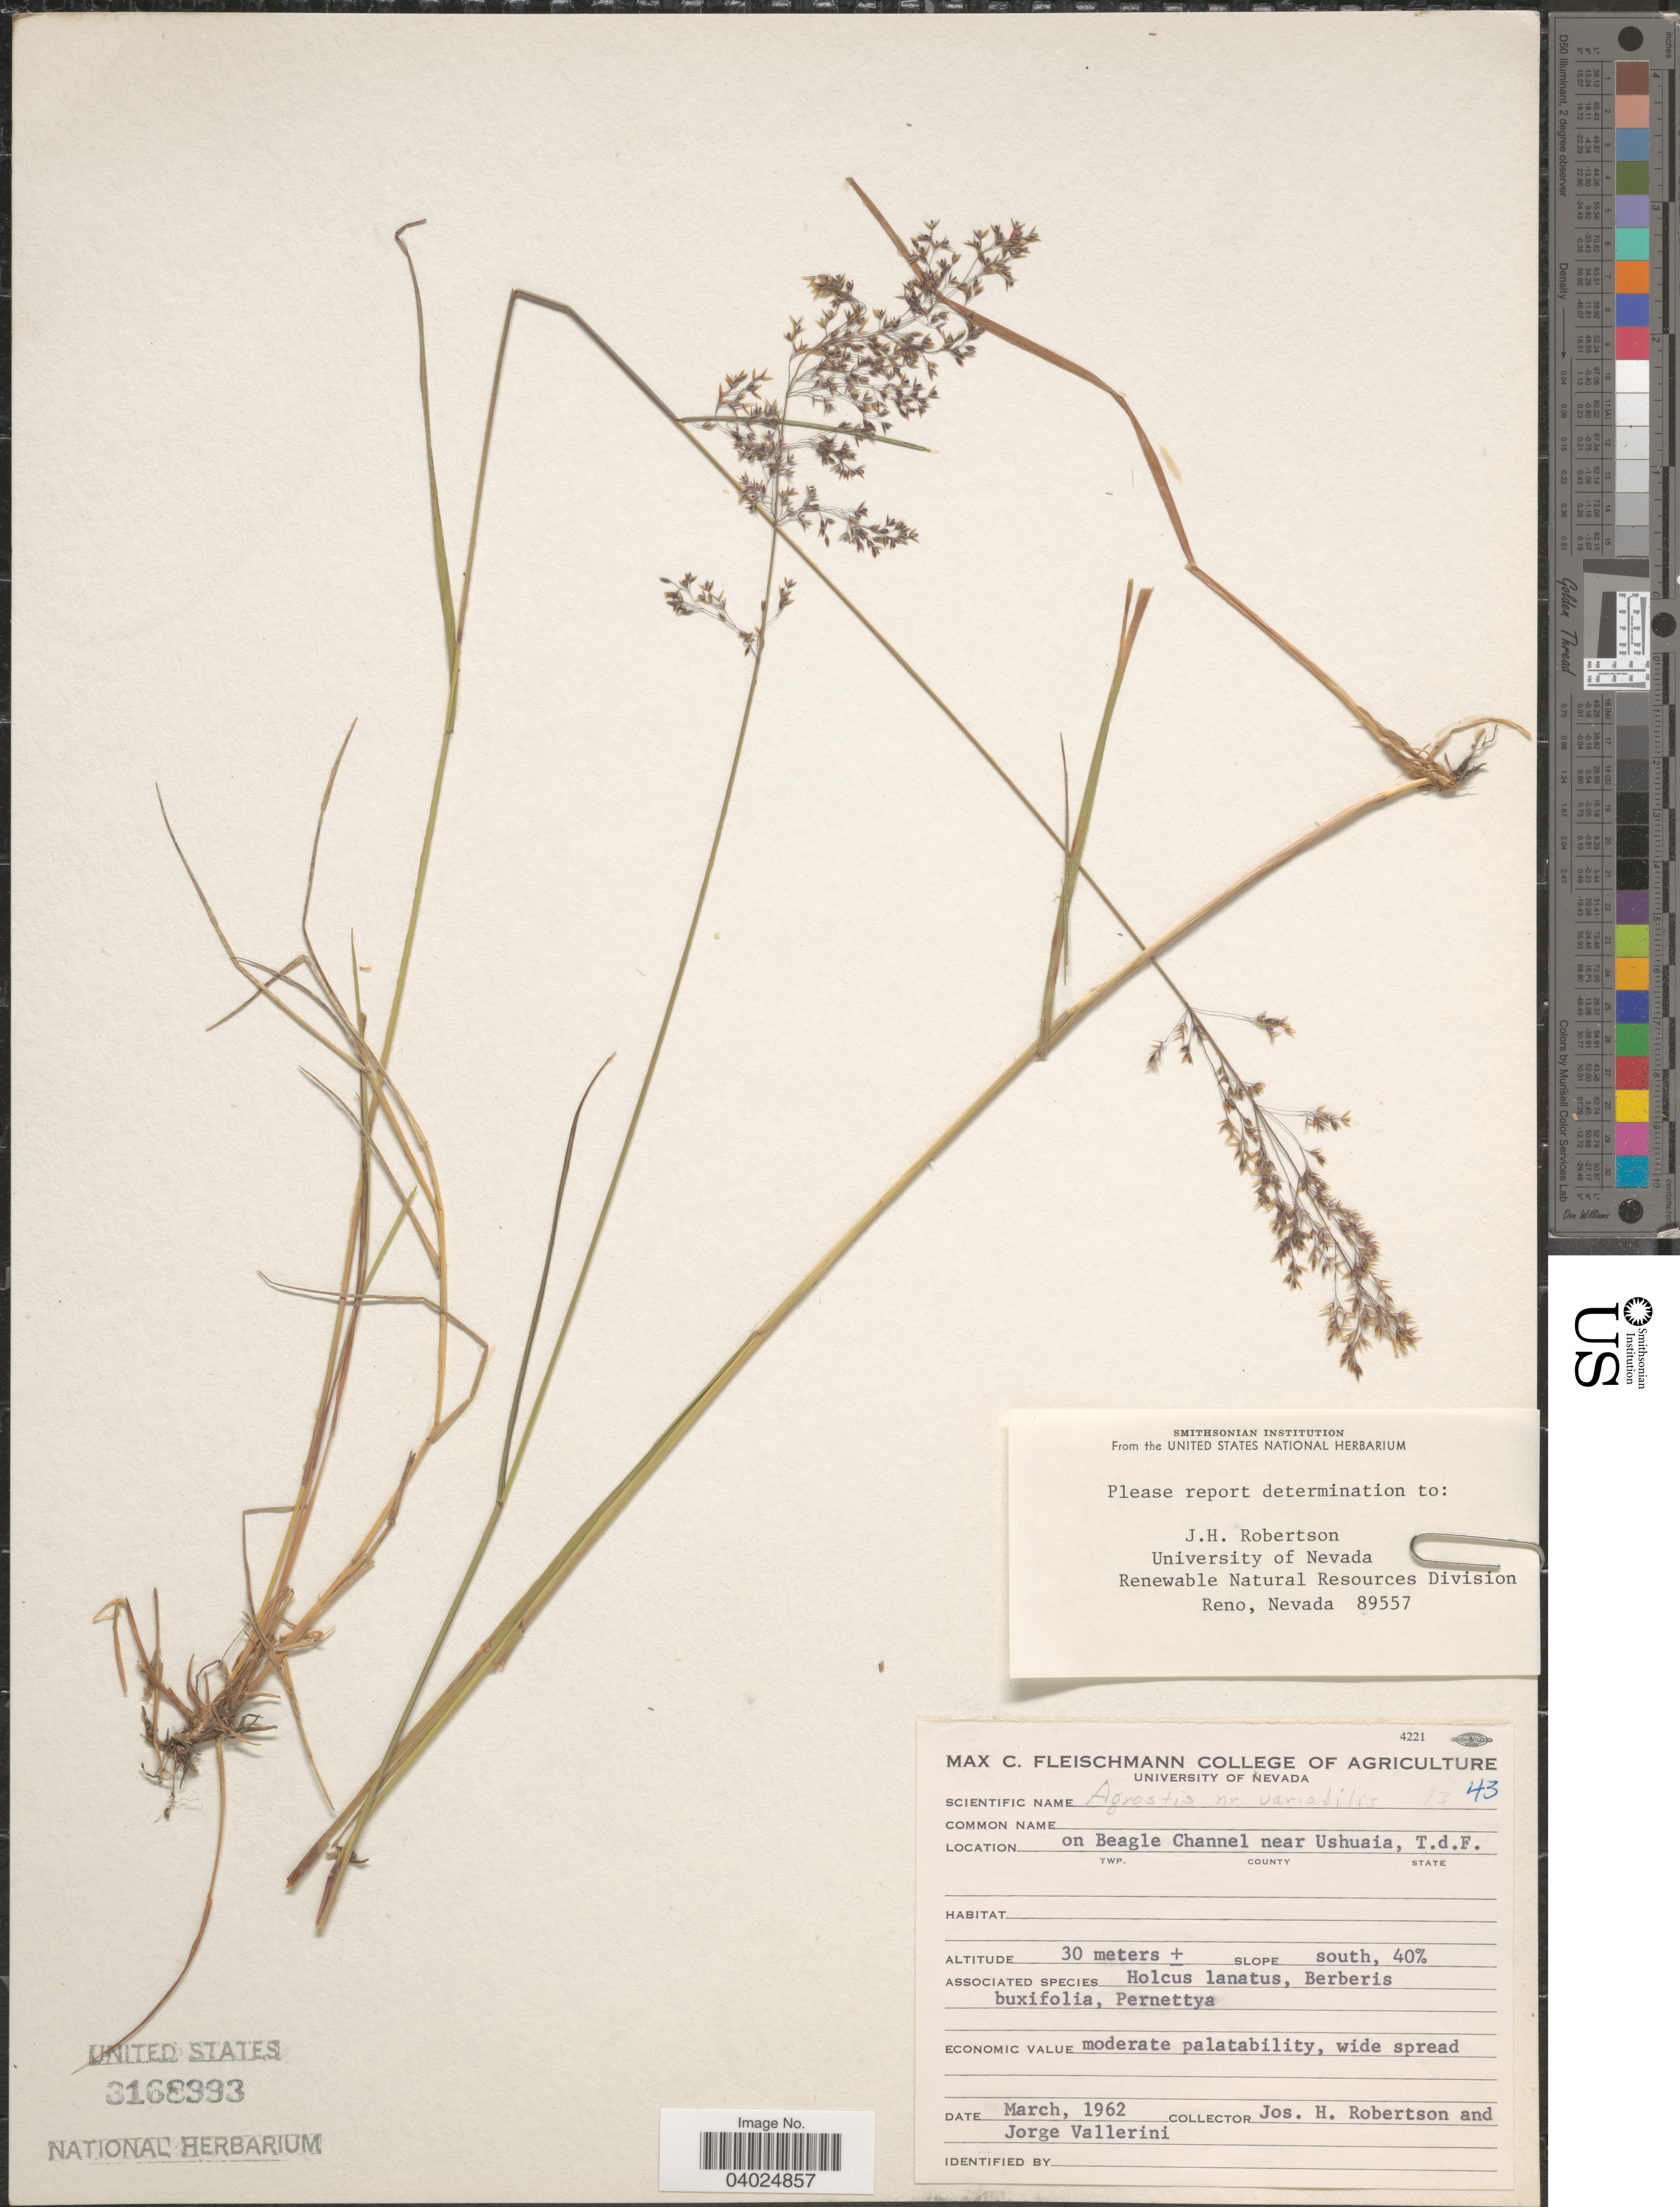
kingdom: Plantae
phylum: Tracheophyta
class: Liliopsida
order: Poales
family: Poaceae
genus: Agrostis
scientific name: Agrostis variabilis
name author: Rydb.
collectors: J. Robertson & J. Vallerini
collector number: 43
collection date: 1962-03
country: Argentina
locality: On Beagle Channel near Ushuaia, T.d.F. Slope south, 40%.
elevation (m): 30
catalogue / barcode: US 3168993